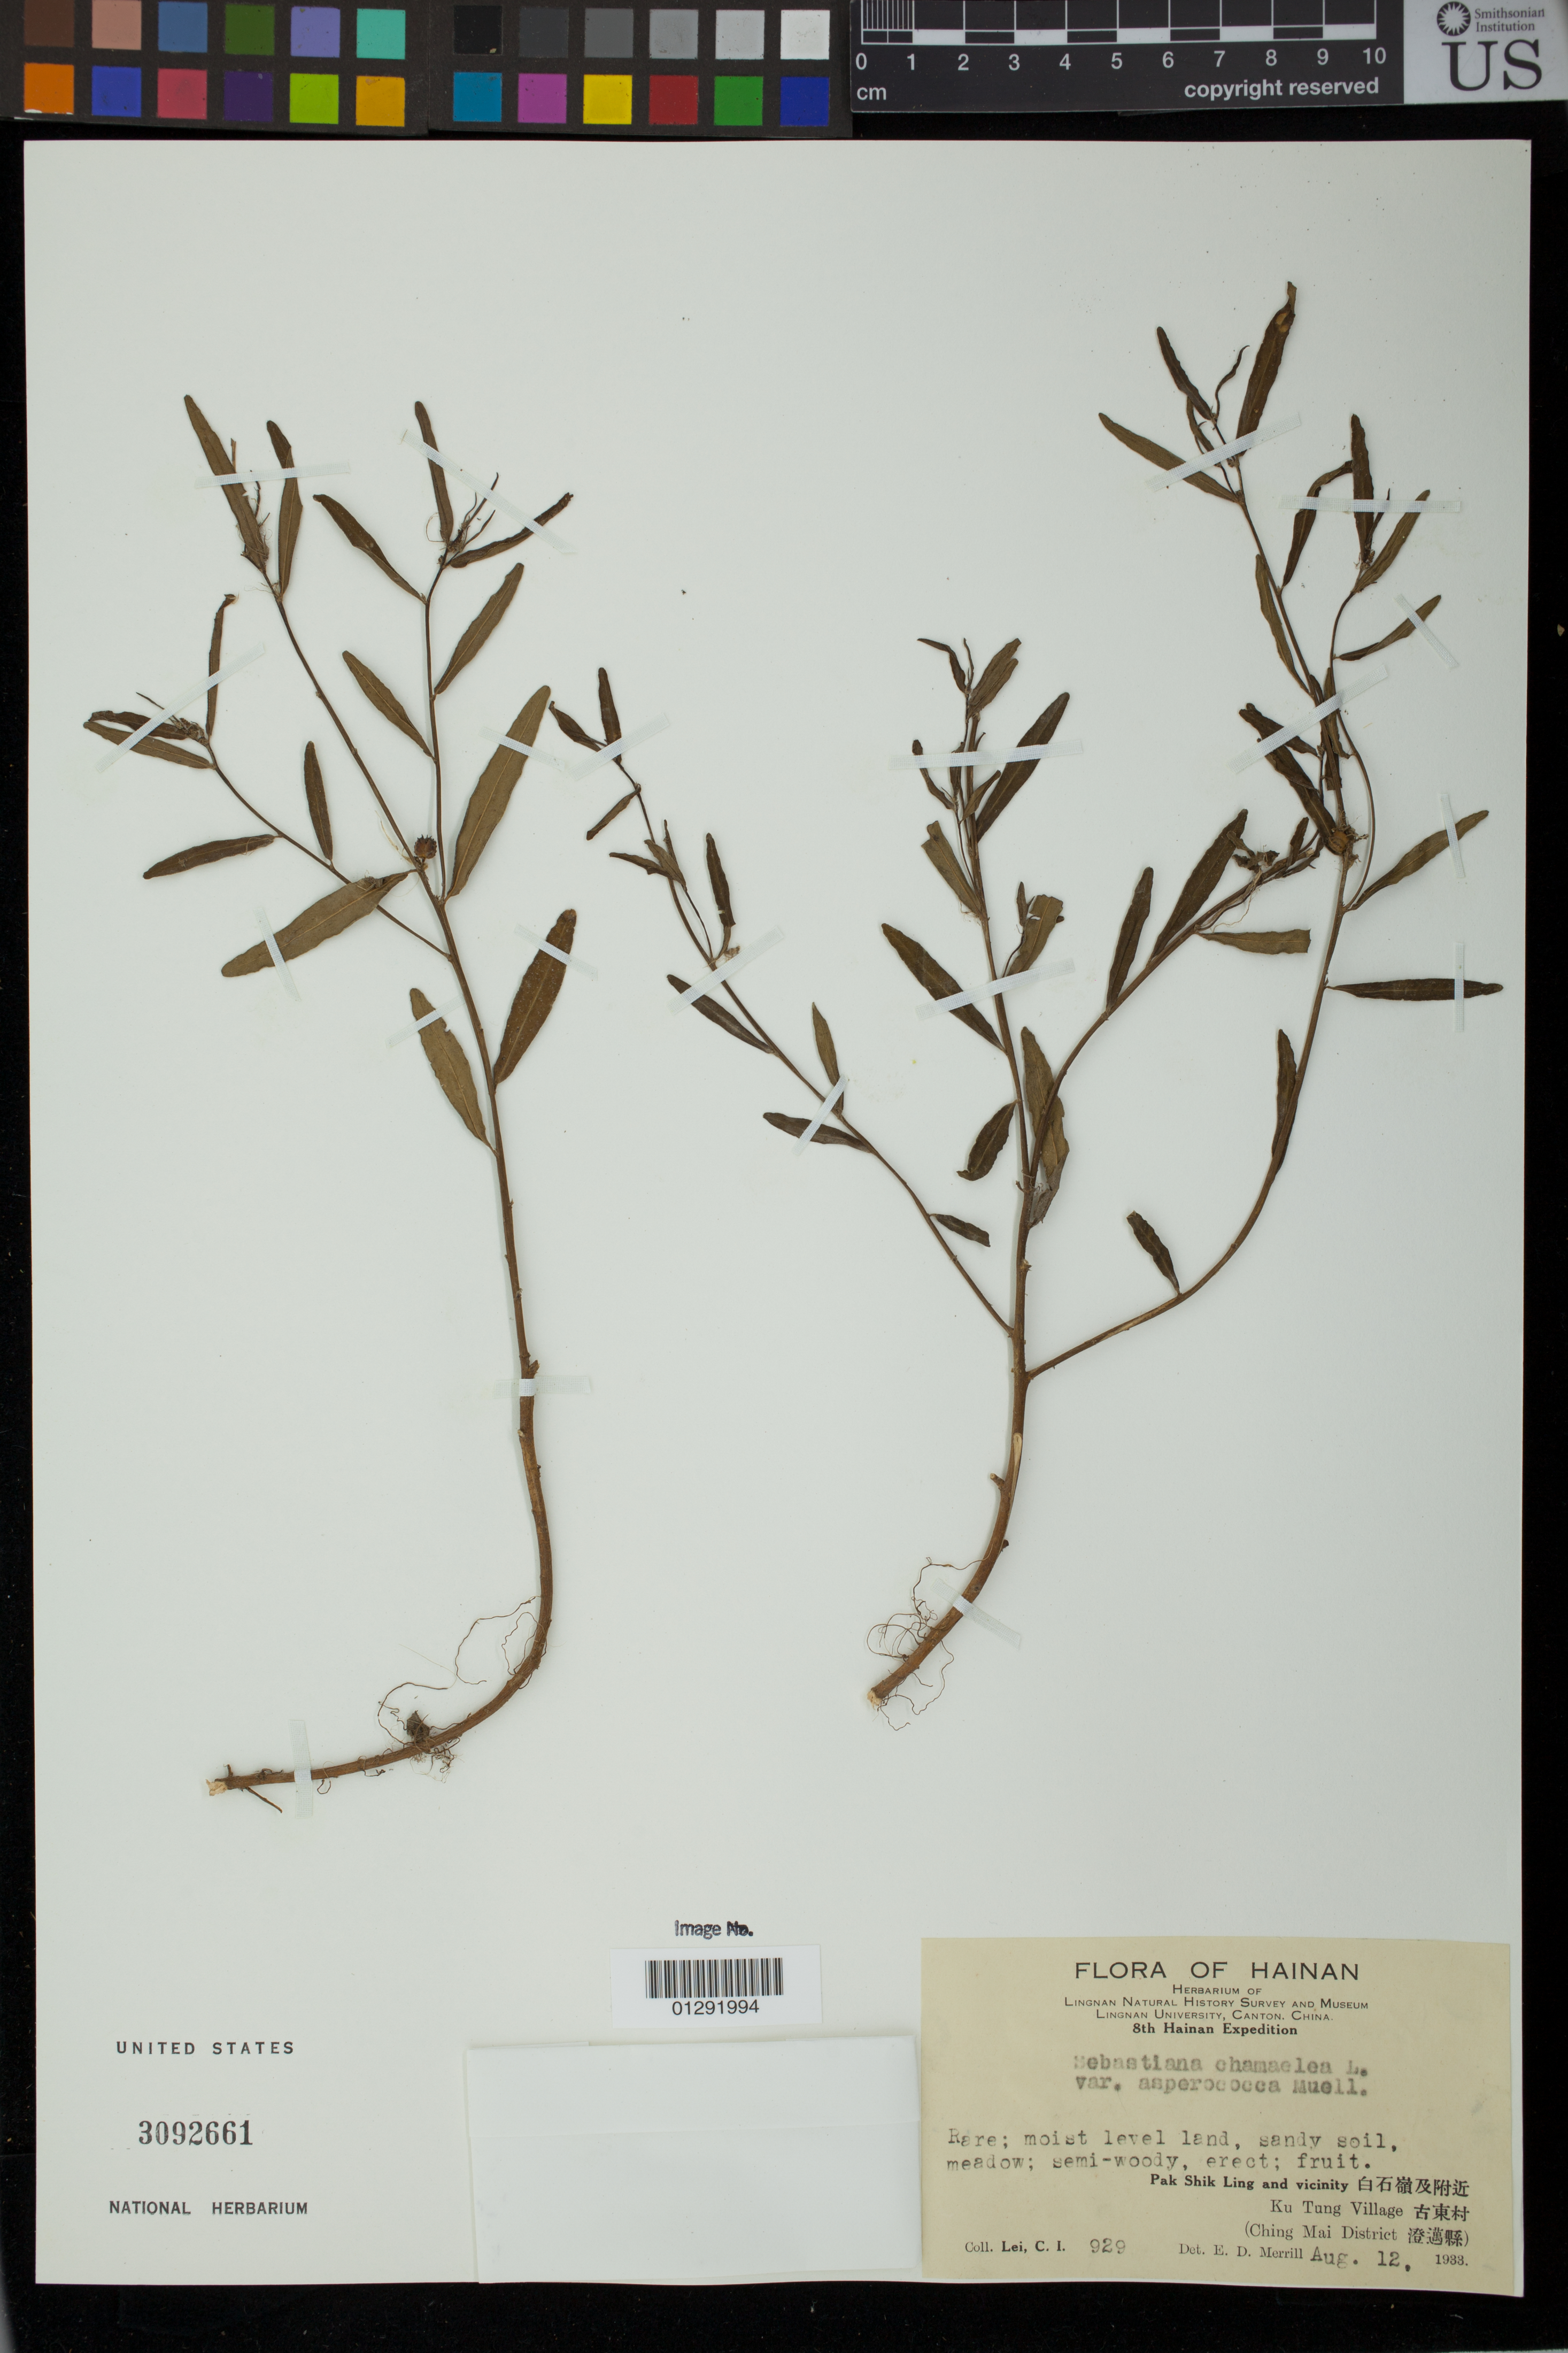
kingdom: Plantae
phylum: Tracheophyta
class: Magnoliopsida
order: Malpighiales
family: Euphorbiaceae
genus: Sebastiania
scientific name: Sebastiania chamaelea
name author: (L.) Müll. Arg.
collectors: C. I. Lei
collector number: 929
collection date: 1933-08-12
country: China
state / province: Hainan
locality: Ku tung Village. Ching Mai District.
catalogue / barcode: US 3092661